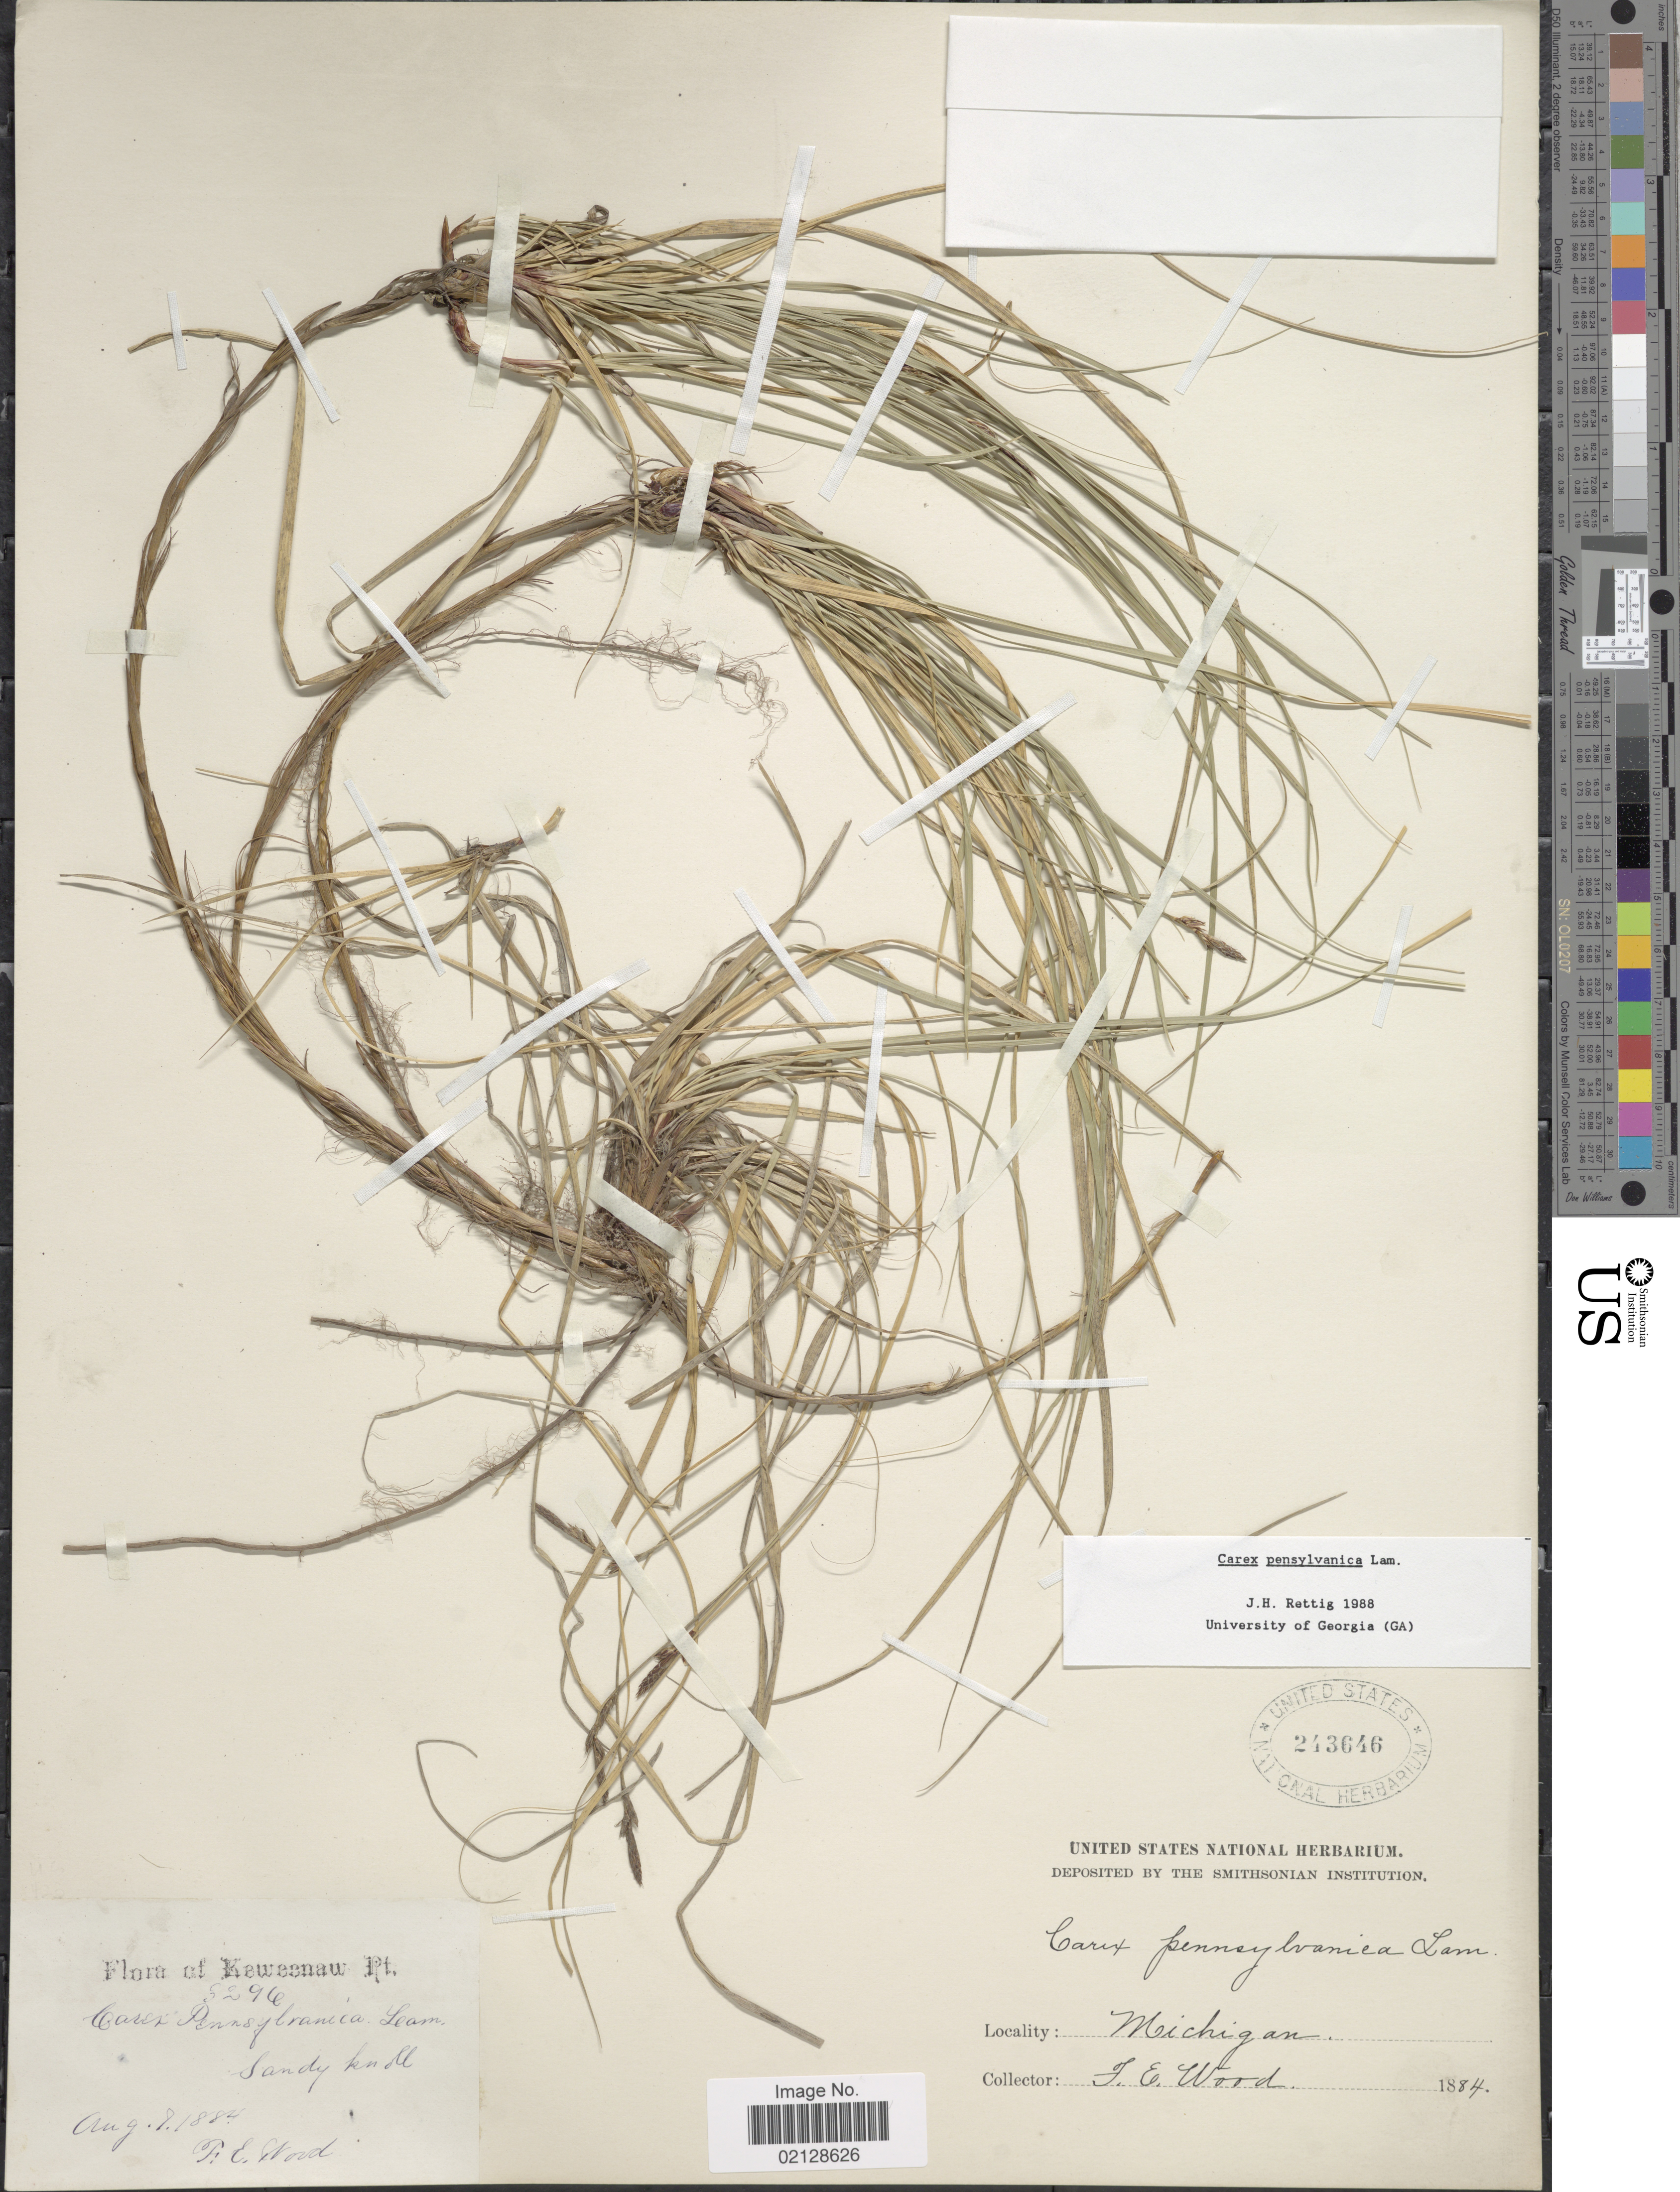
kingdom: Plantae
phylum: Tracheophyta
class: Liliopsida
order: Poales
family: Cyperaceae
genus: Carex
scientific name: Carex pensylvanica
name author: Lam.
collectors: F. Wood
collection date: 1884-08-08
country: United States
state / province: Michigan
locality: Keweenaw Pt., Sandy knoll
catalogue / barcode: US 243646